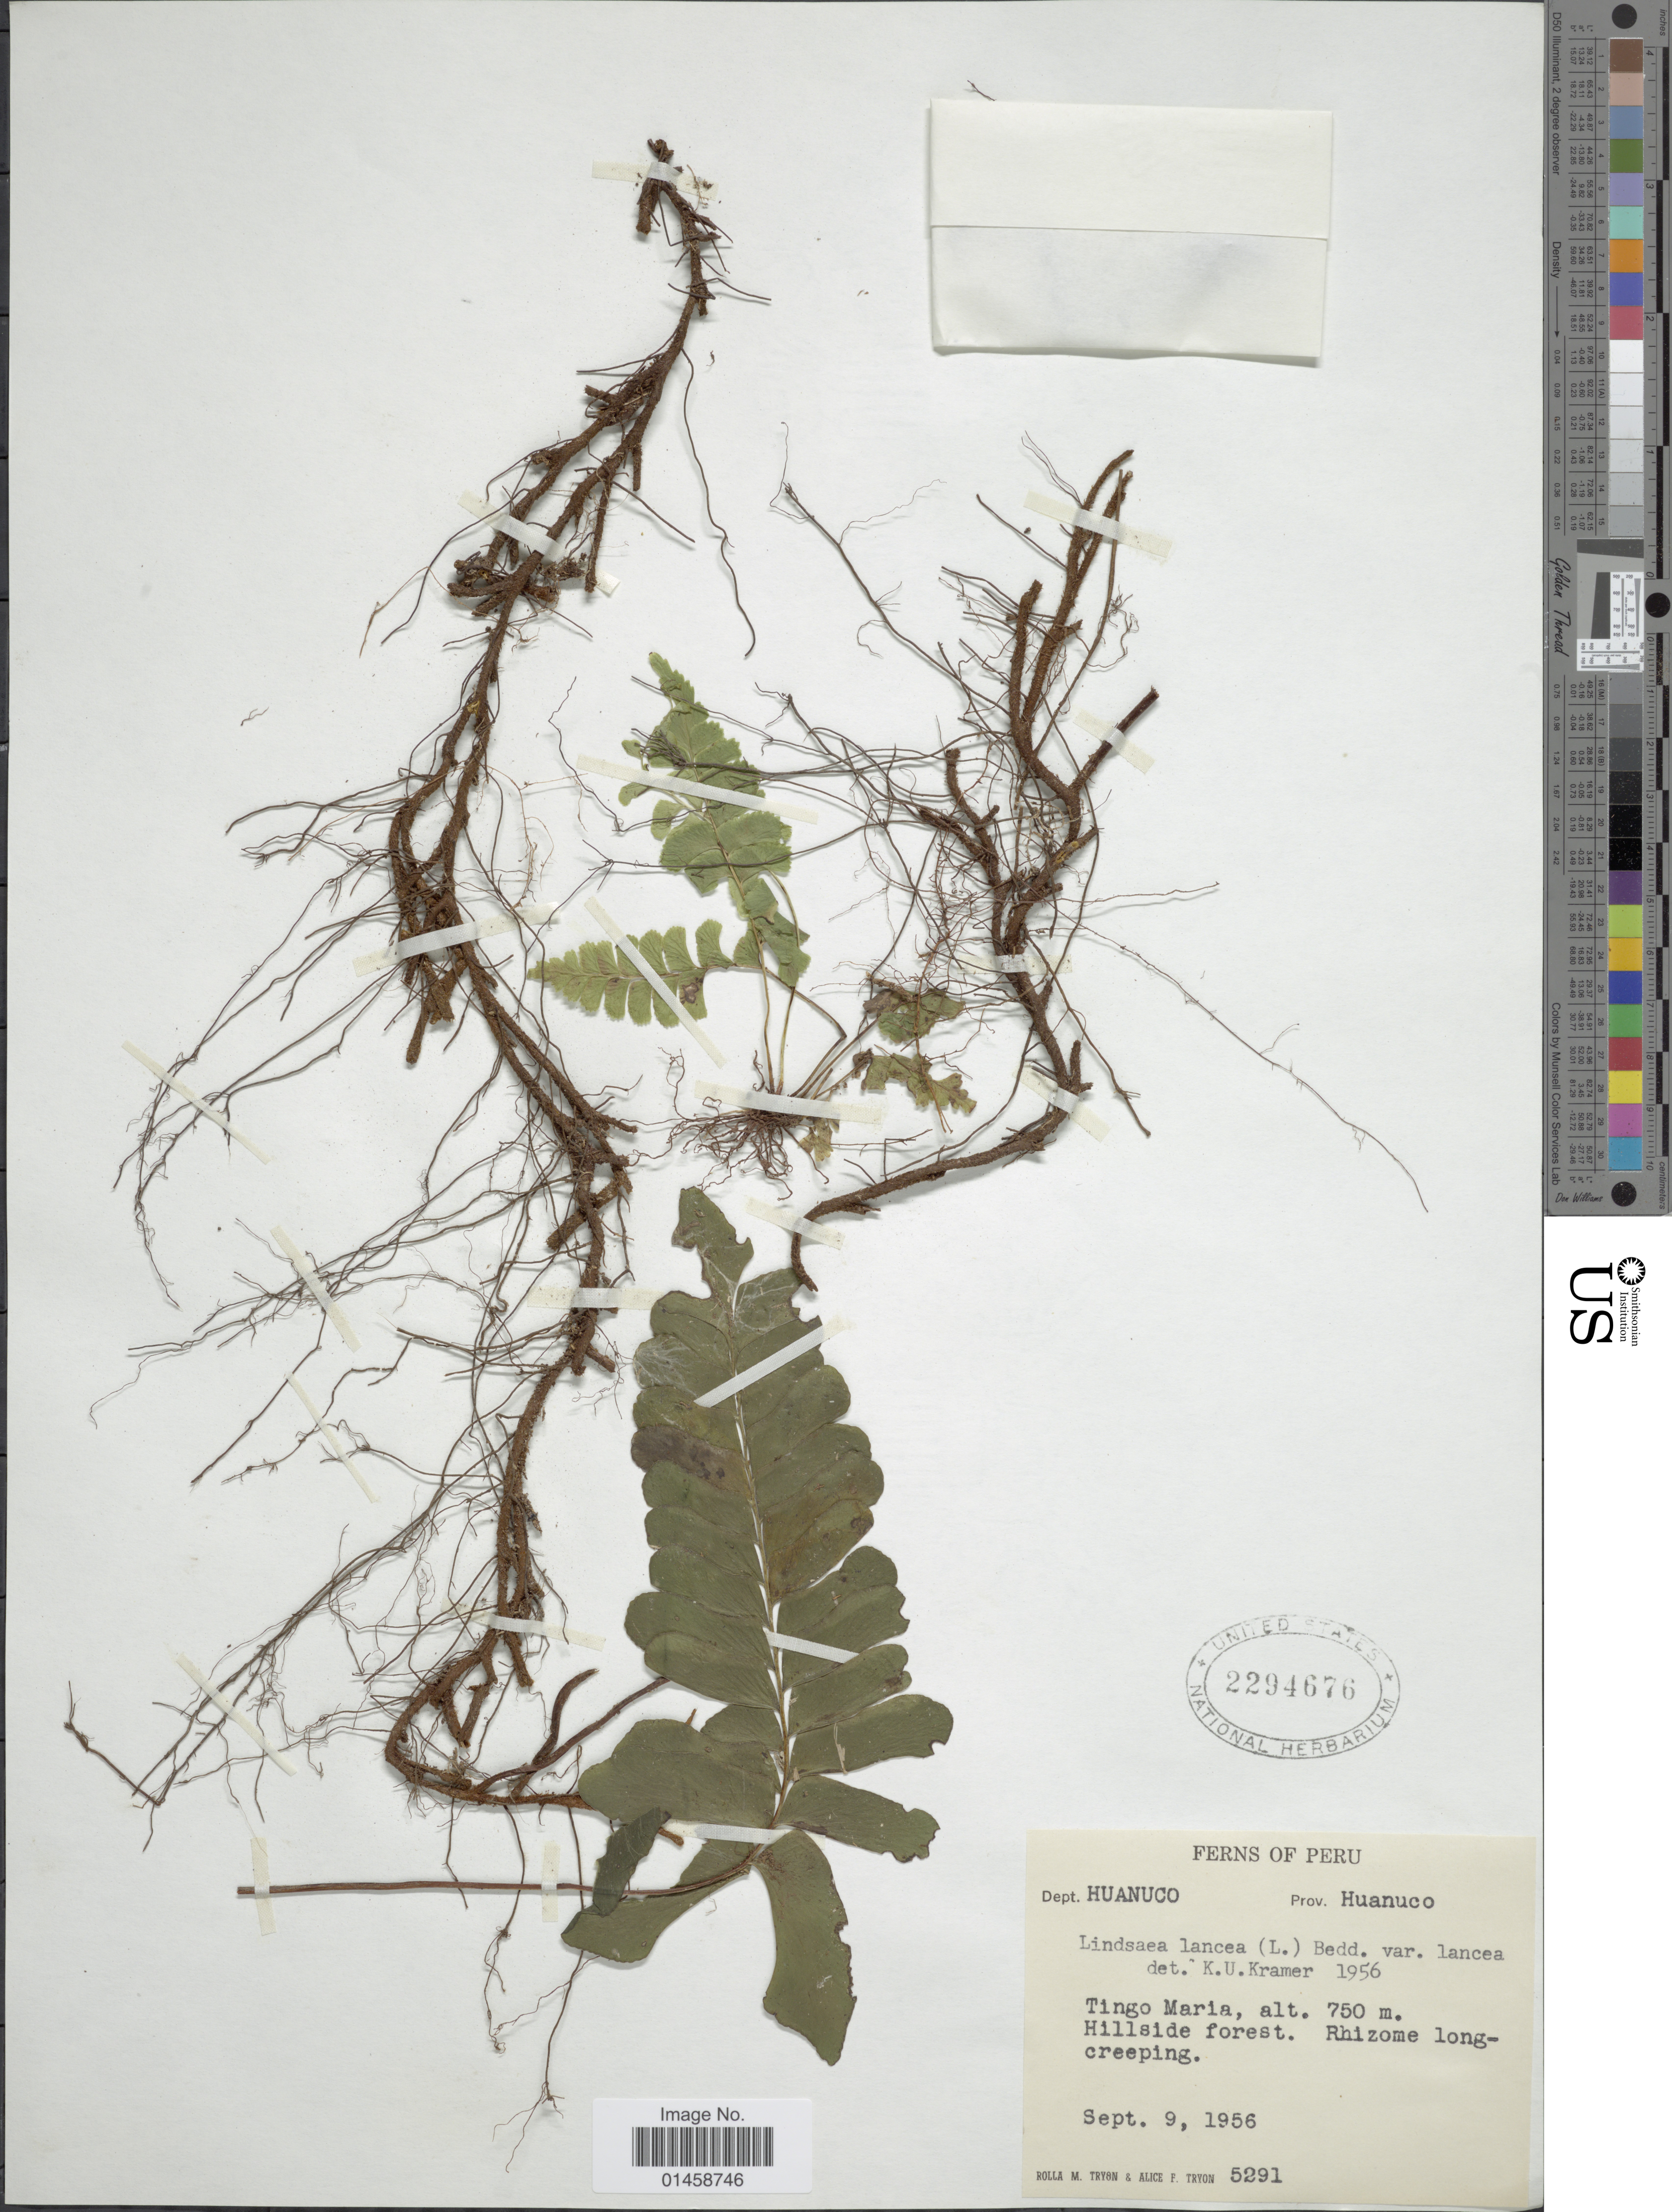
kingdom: Plantae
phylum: Tracheophyta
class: Polypodiopsida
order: Polypodiales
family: Lindsaeaceae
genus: Lindsaea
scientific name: Lindsaea lancea var. lancea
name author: (L.) Bedd.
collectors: R. M. Tryon & A. F. Tryon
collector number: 5291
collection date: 1956-09-09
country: Peru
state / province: Huánuco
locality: Dept. Huanuco, Tingo Maria. Hillside forest. Rhizome long-creeping.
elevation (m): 750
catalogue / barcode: US 2294676